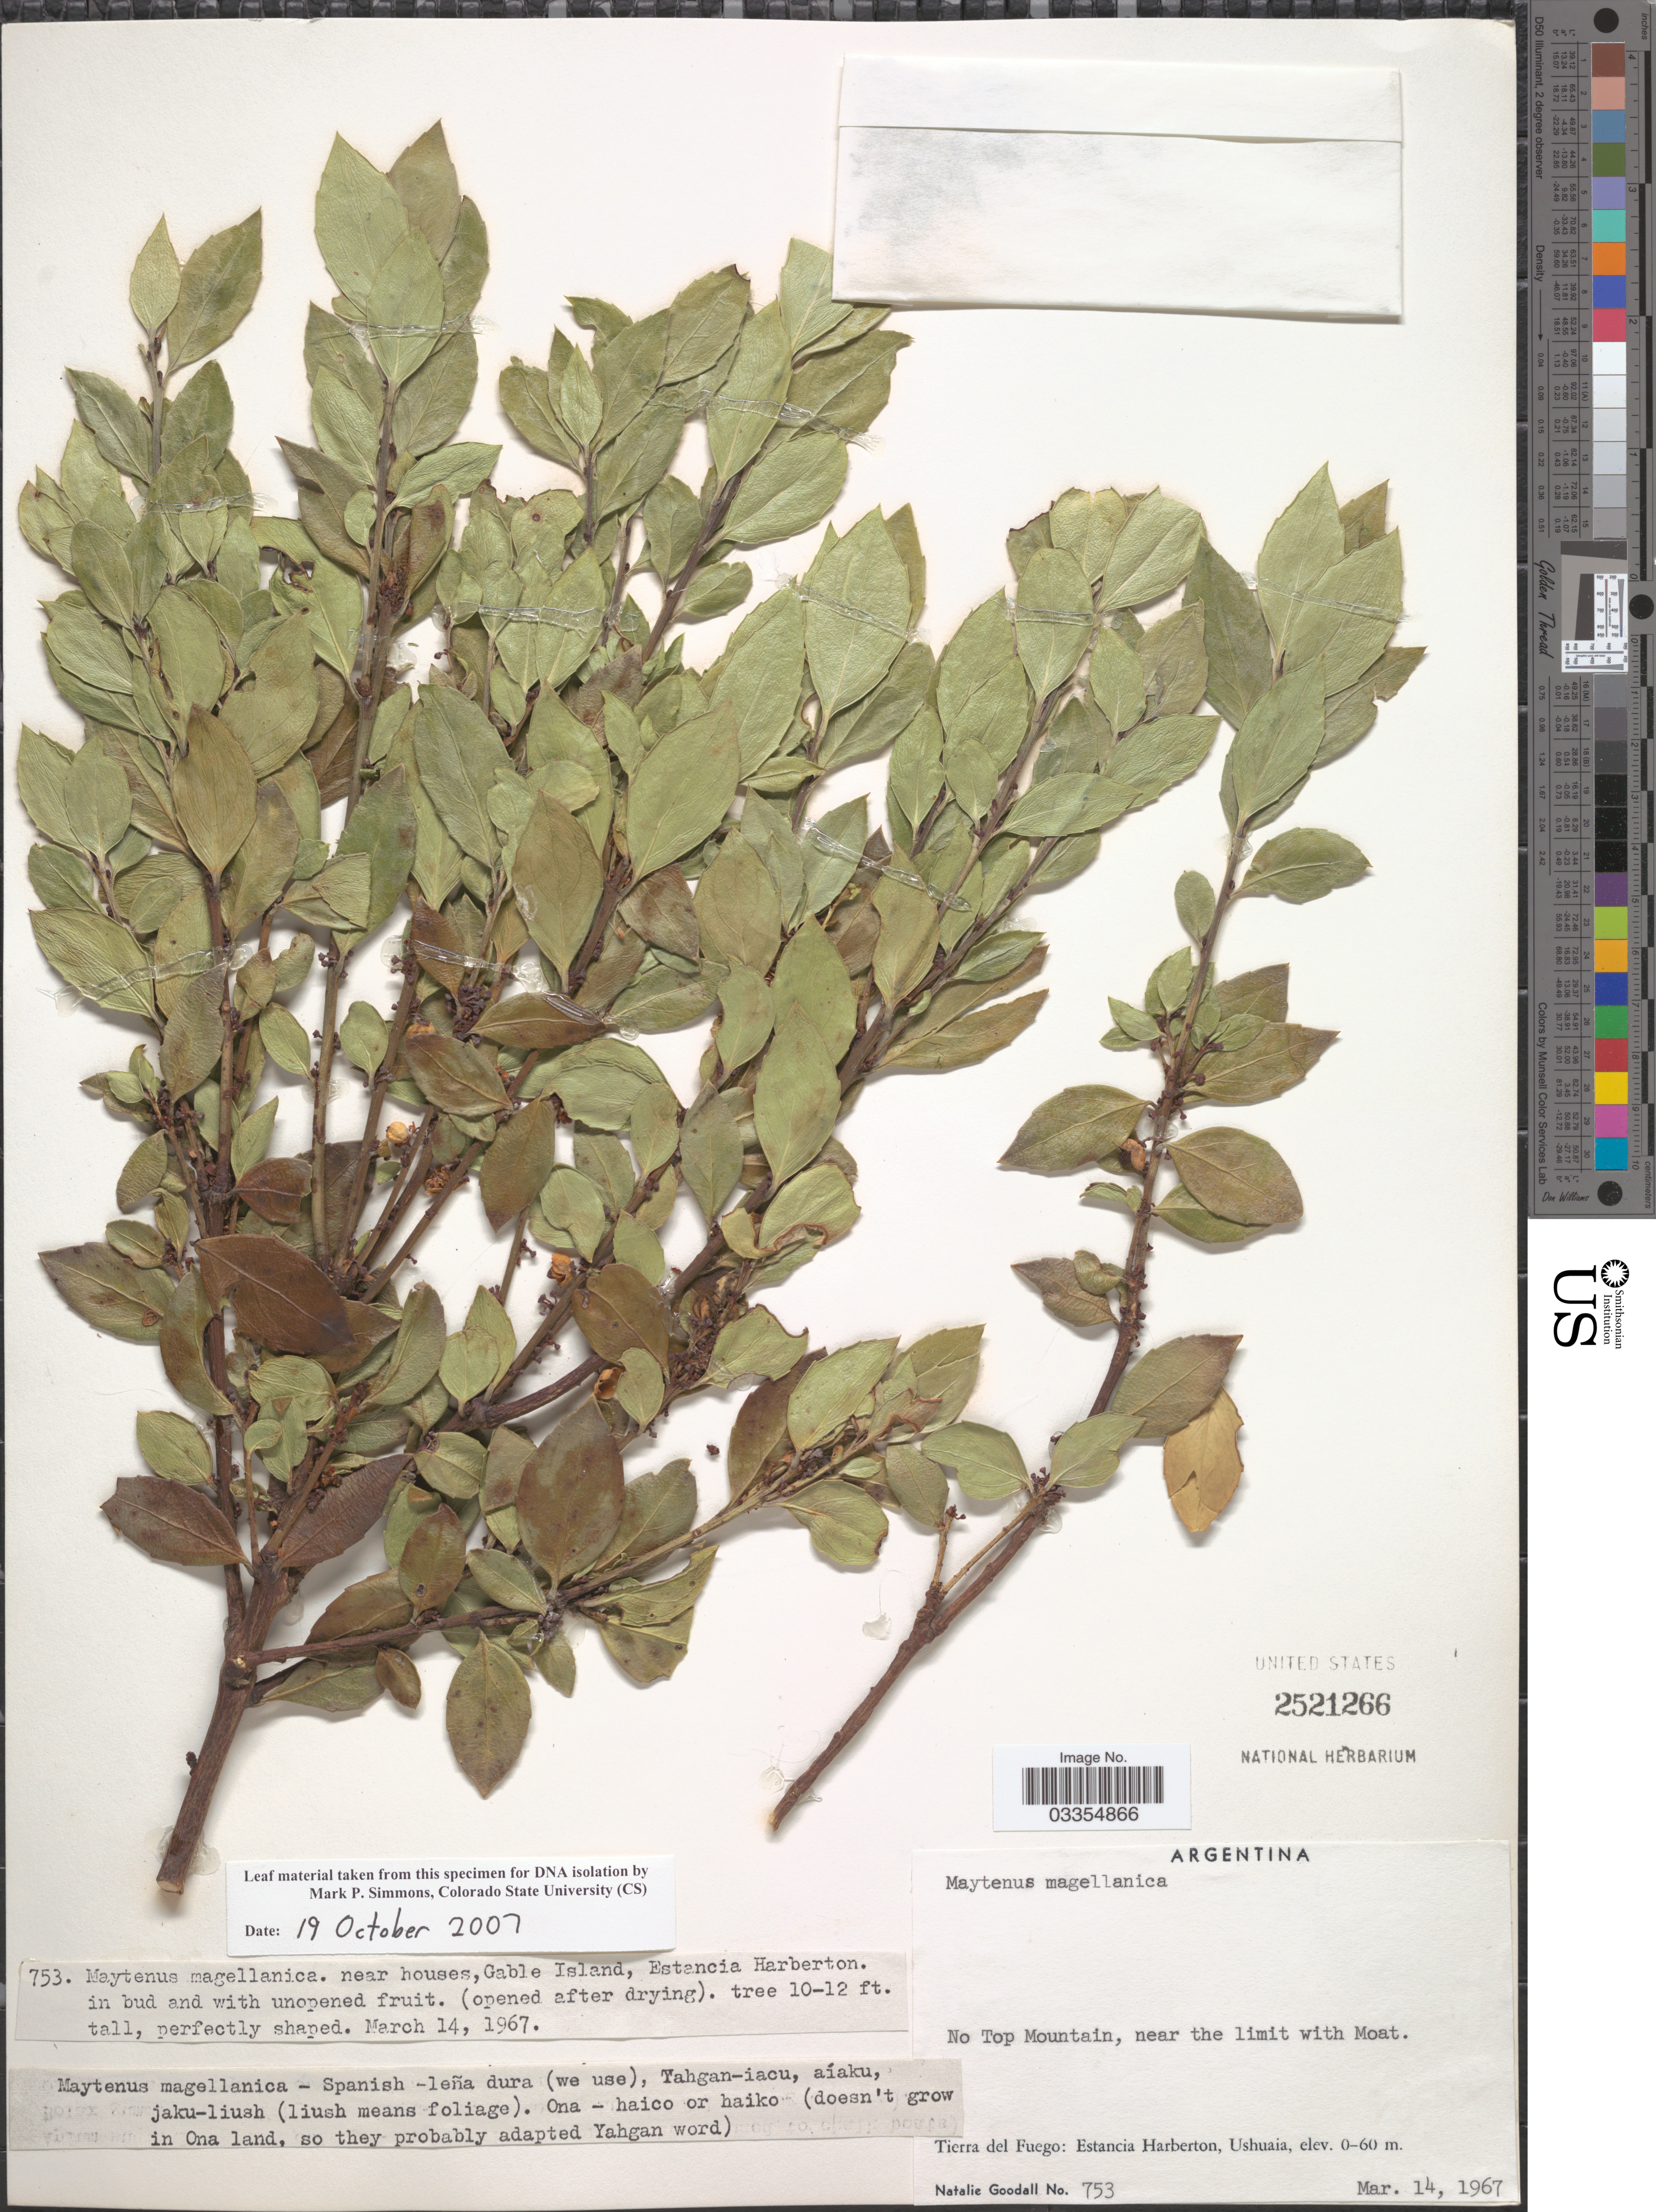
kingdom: Plantae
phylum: Tracheophyta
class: Magnoliopsida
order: Celastrales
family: Celastraceae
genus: Maytenus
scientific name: Maytenus magellanica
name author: (Lam.) Hook. f.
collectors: N. Goodall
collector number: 753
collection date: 1967-03-14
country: Argentina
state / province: Tierra del Fuego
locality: No Top Mountain, near the limit with Moat. Estancia Harberton, Ushuaia. Near houses, Gable Island.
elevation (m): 0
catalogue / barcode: US 2521266